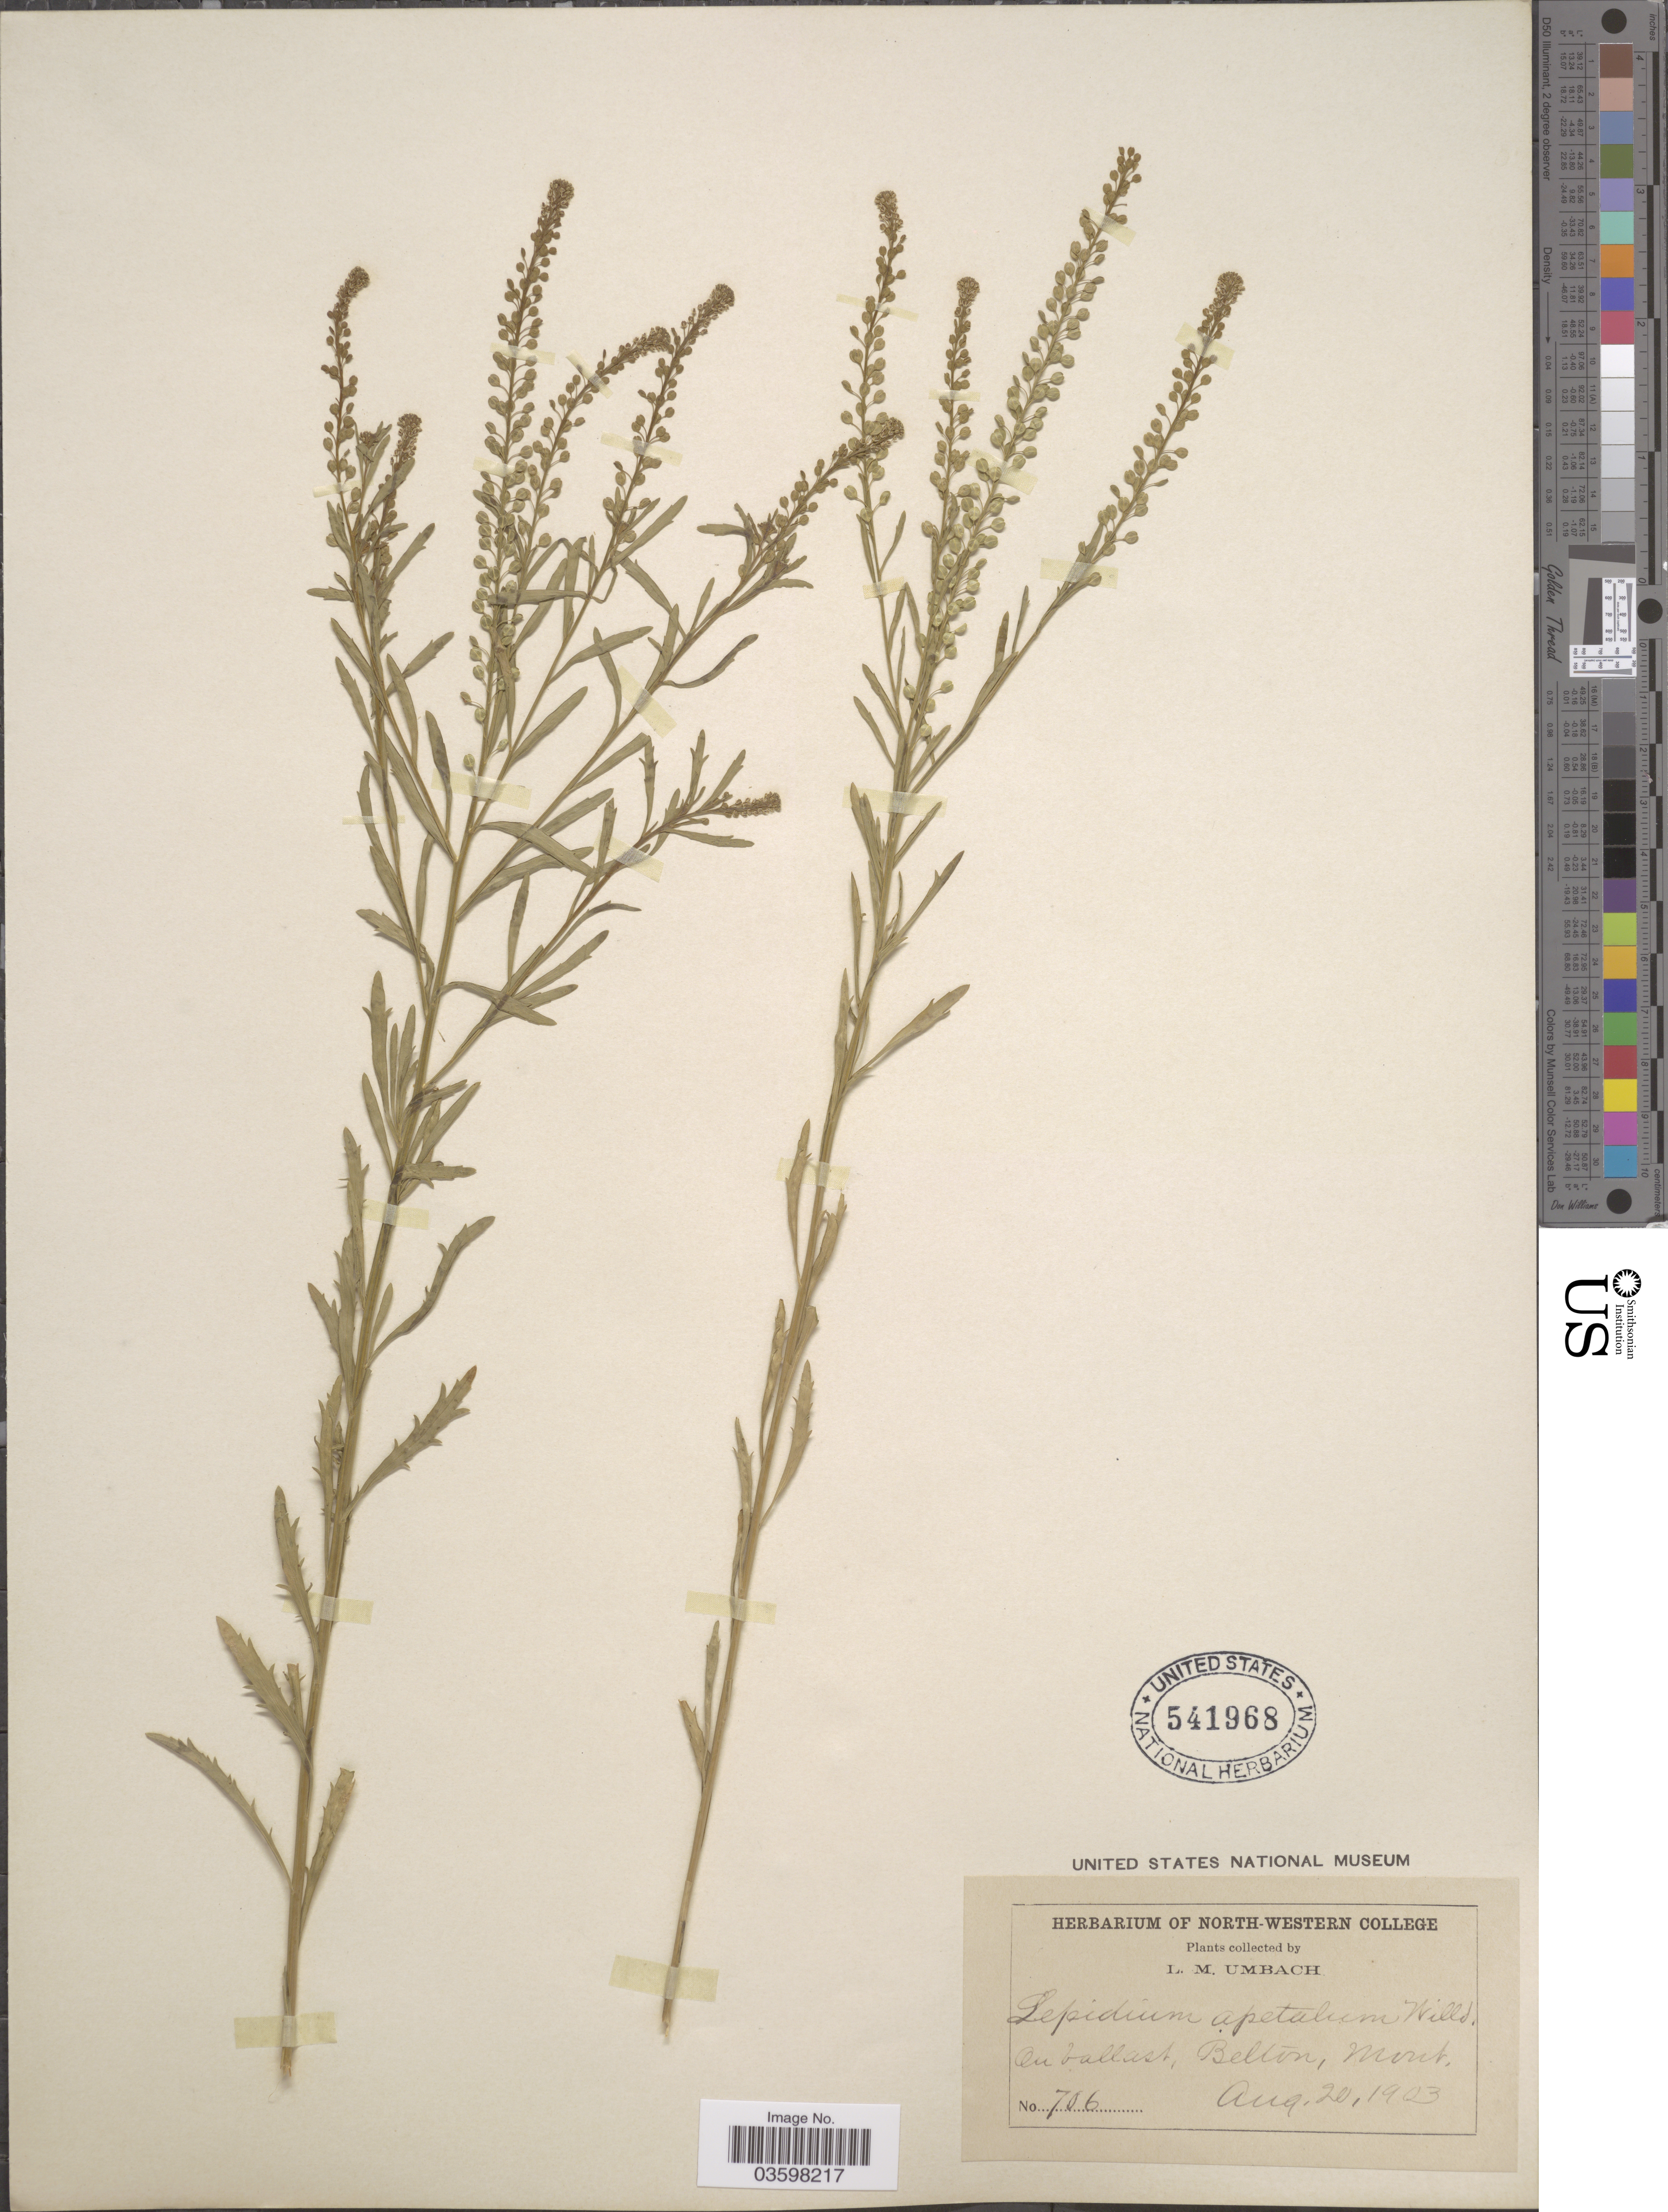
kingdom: Plantae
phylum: Tracheophyta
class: Magnoliopsida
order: Brassicales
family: Brassicaceae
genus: Lepidium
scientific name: Lepidium densiflorum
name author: Schrad.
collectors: L. M. Umbach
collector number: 706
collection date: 1903-08-20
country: United States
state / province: Montana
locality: On ballast, Belton.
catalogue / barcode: US 541968